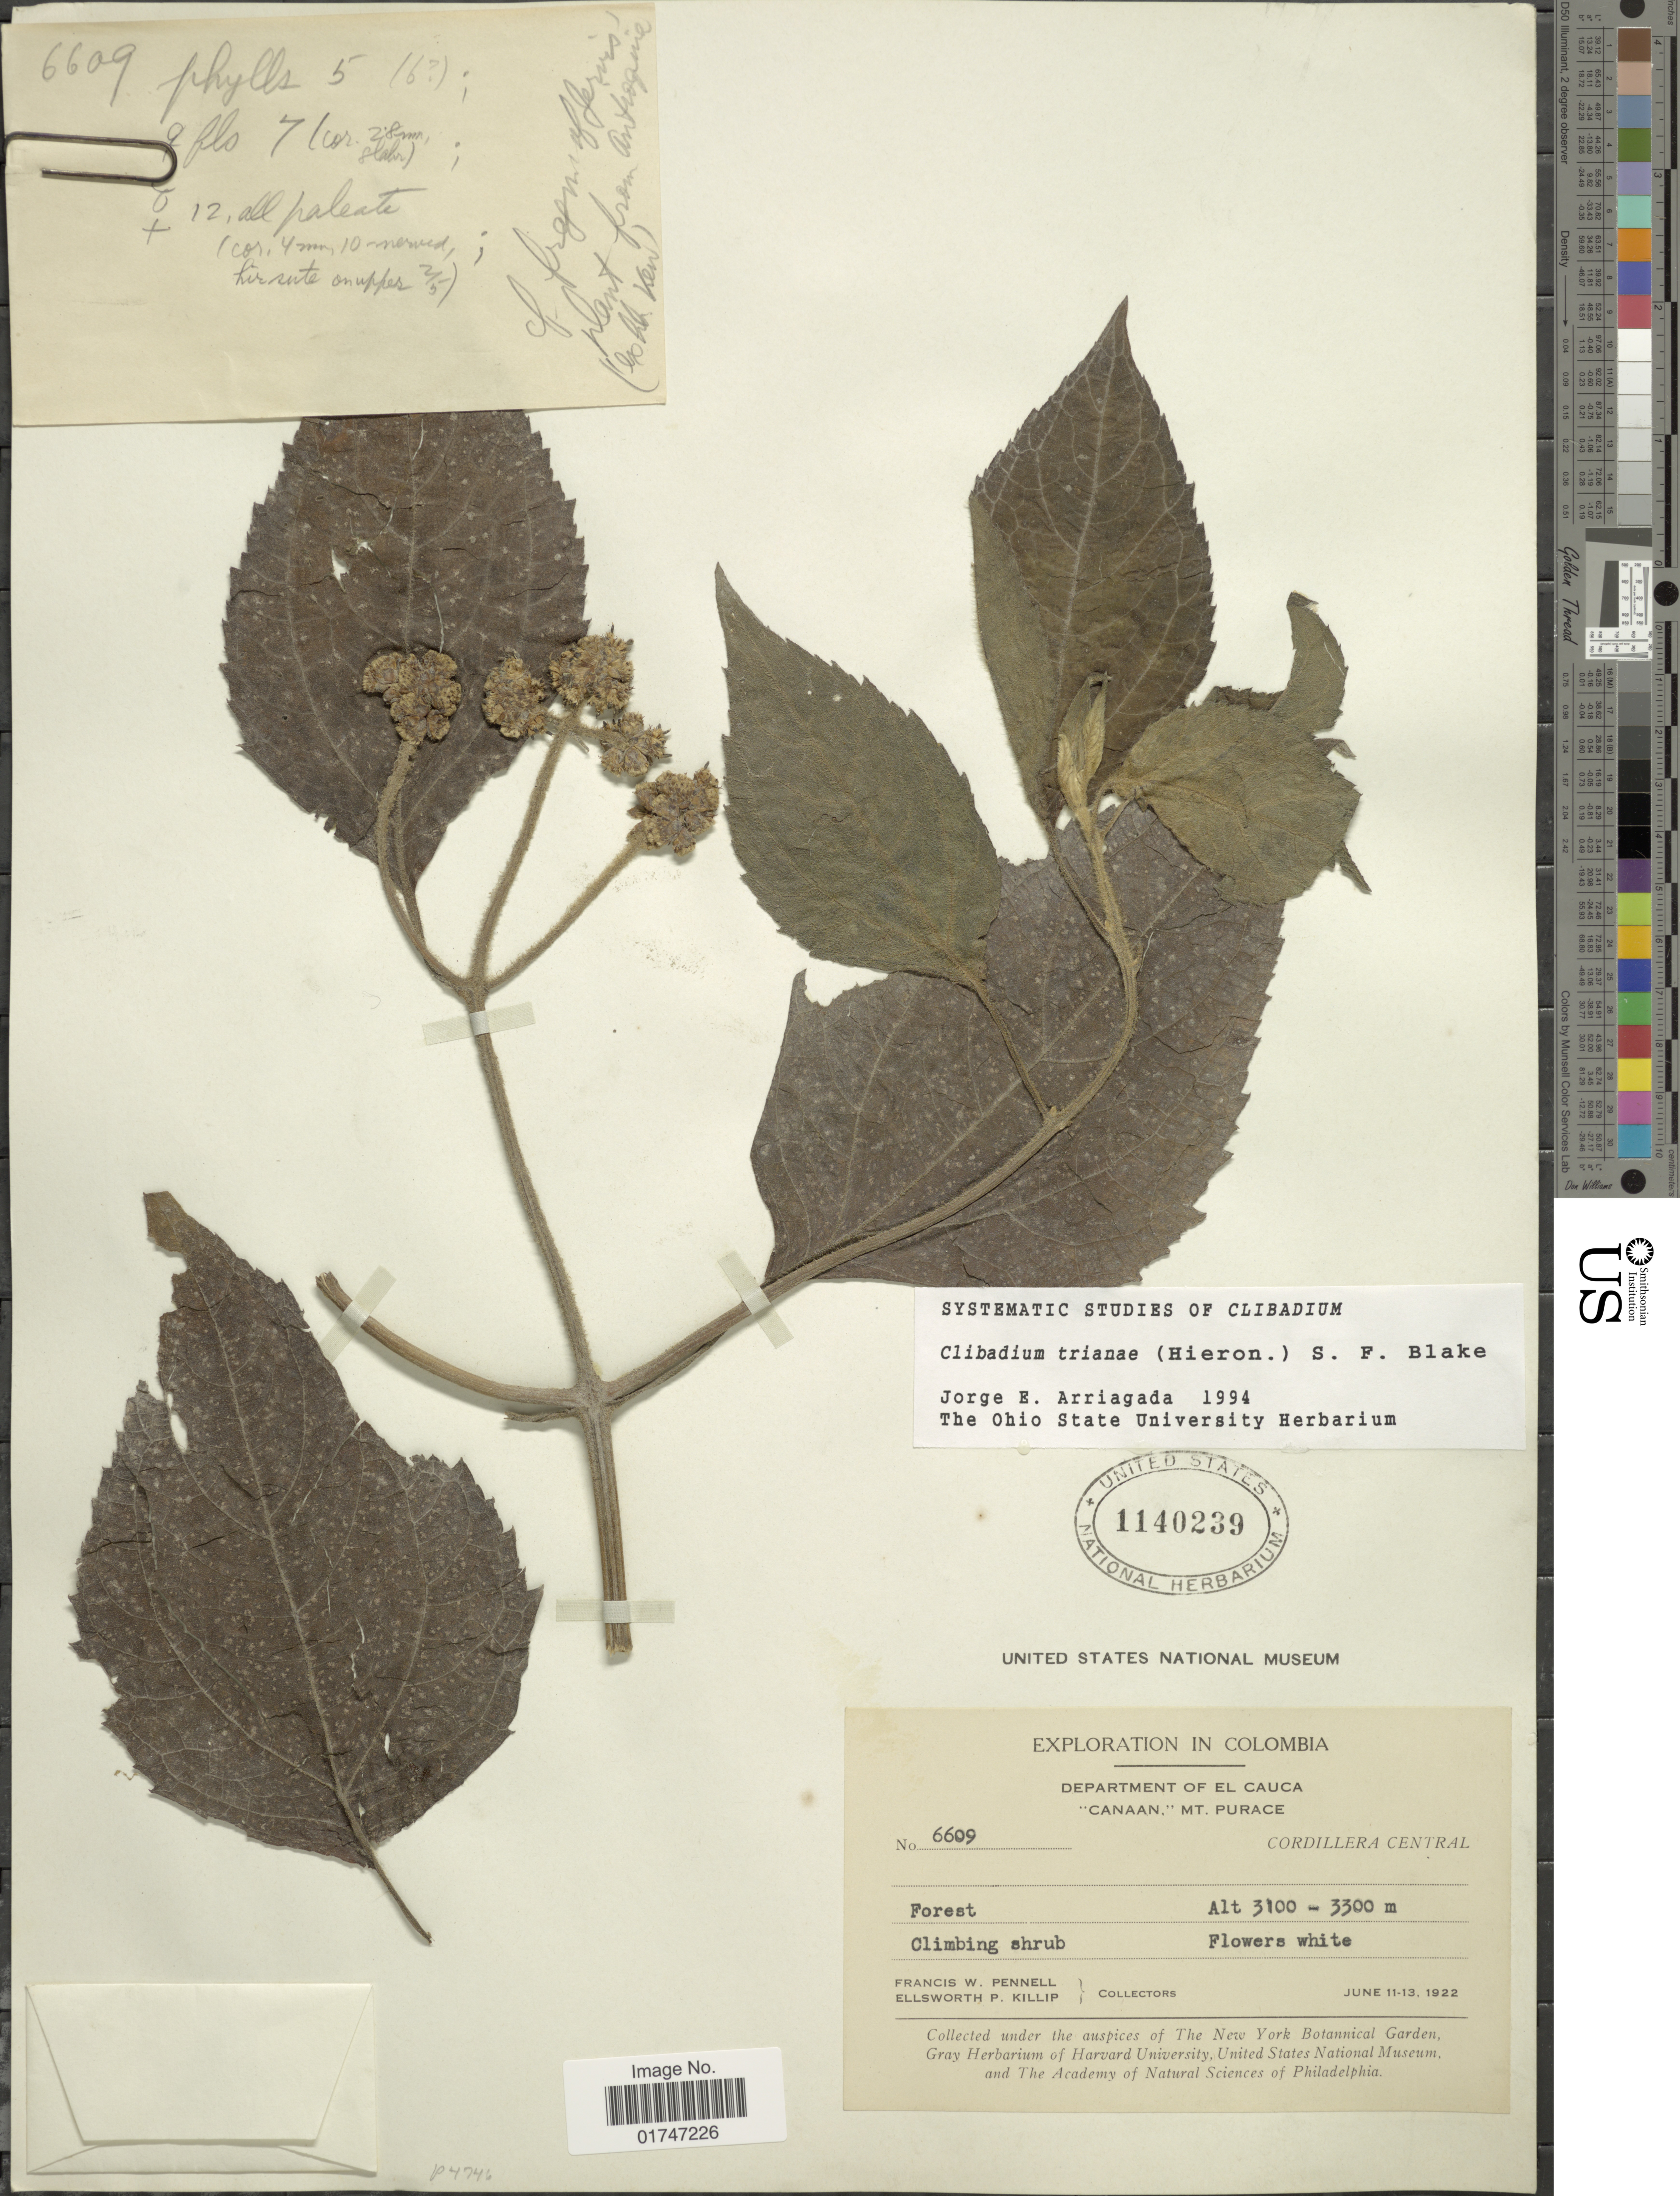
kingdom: Plantae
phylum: Tracheophyta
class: Magnoliopsida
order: Asterales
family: Asteraceae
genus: Clibadium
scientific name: Clibadium trianae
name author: (Hieron.) S.F. Blake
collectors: F. W. Pennell & E. P. Killip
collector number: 6609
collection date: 1922-06-11/1922-06-13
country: Colombia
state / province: Cauca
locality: Department of El Cauca. "Canaan", Mt. Purace. Cordillera Central. Forest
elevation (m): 3100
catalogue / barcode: US 1140239